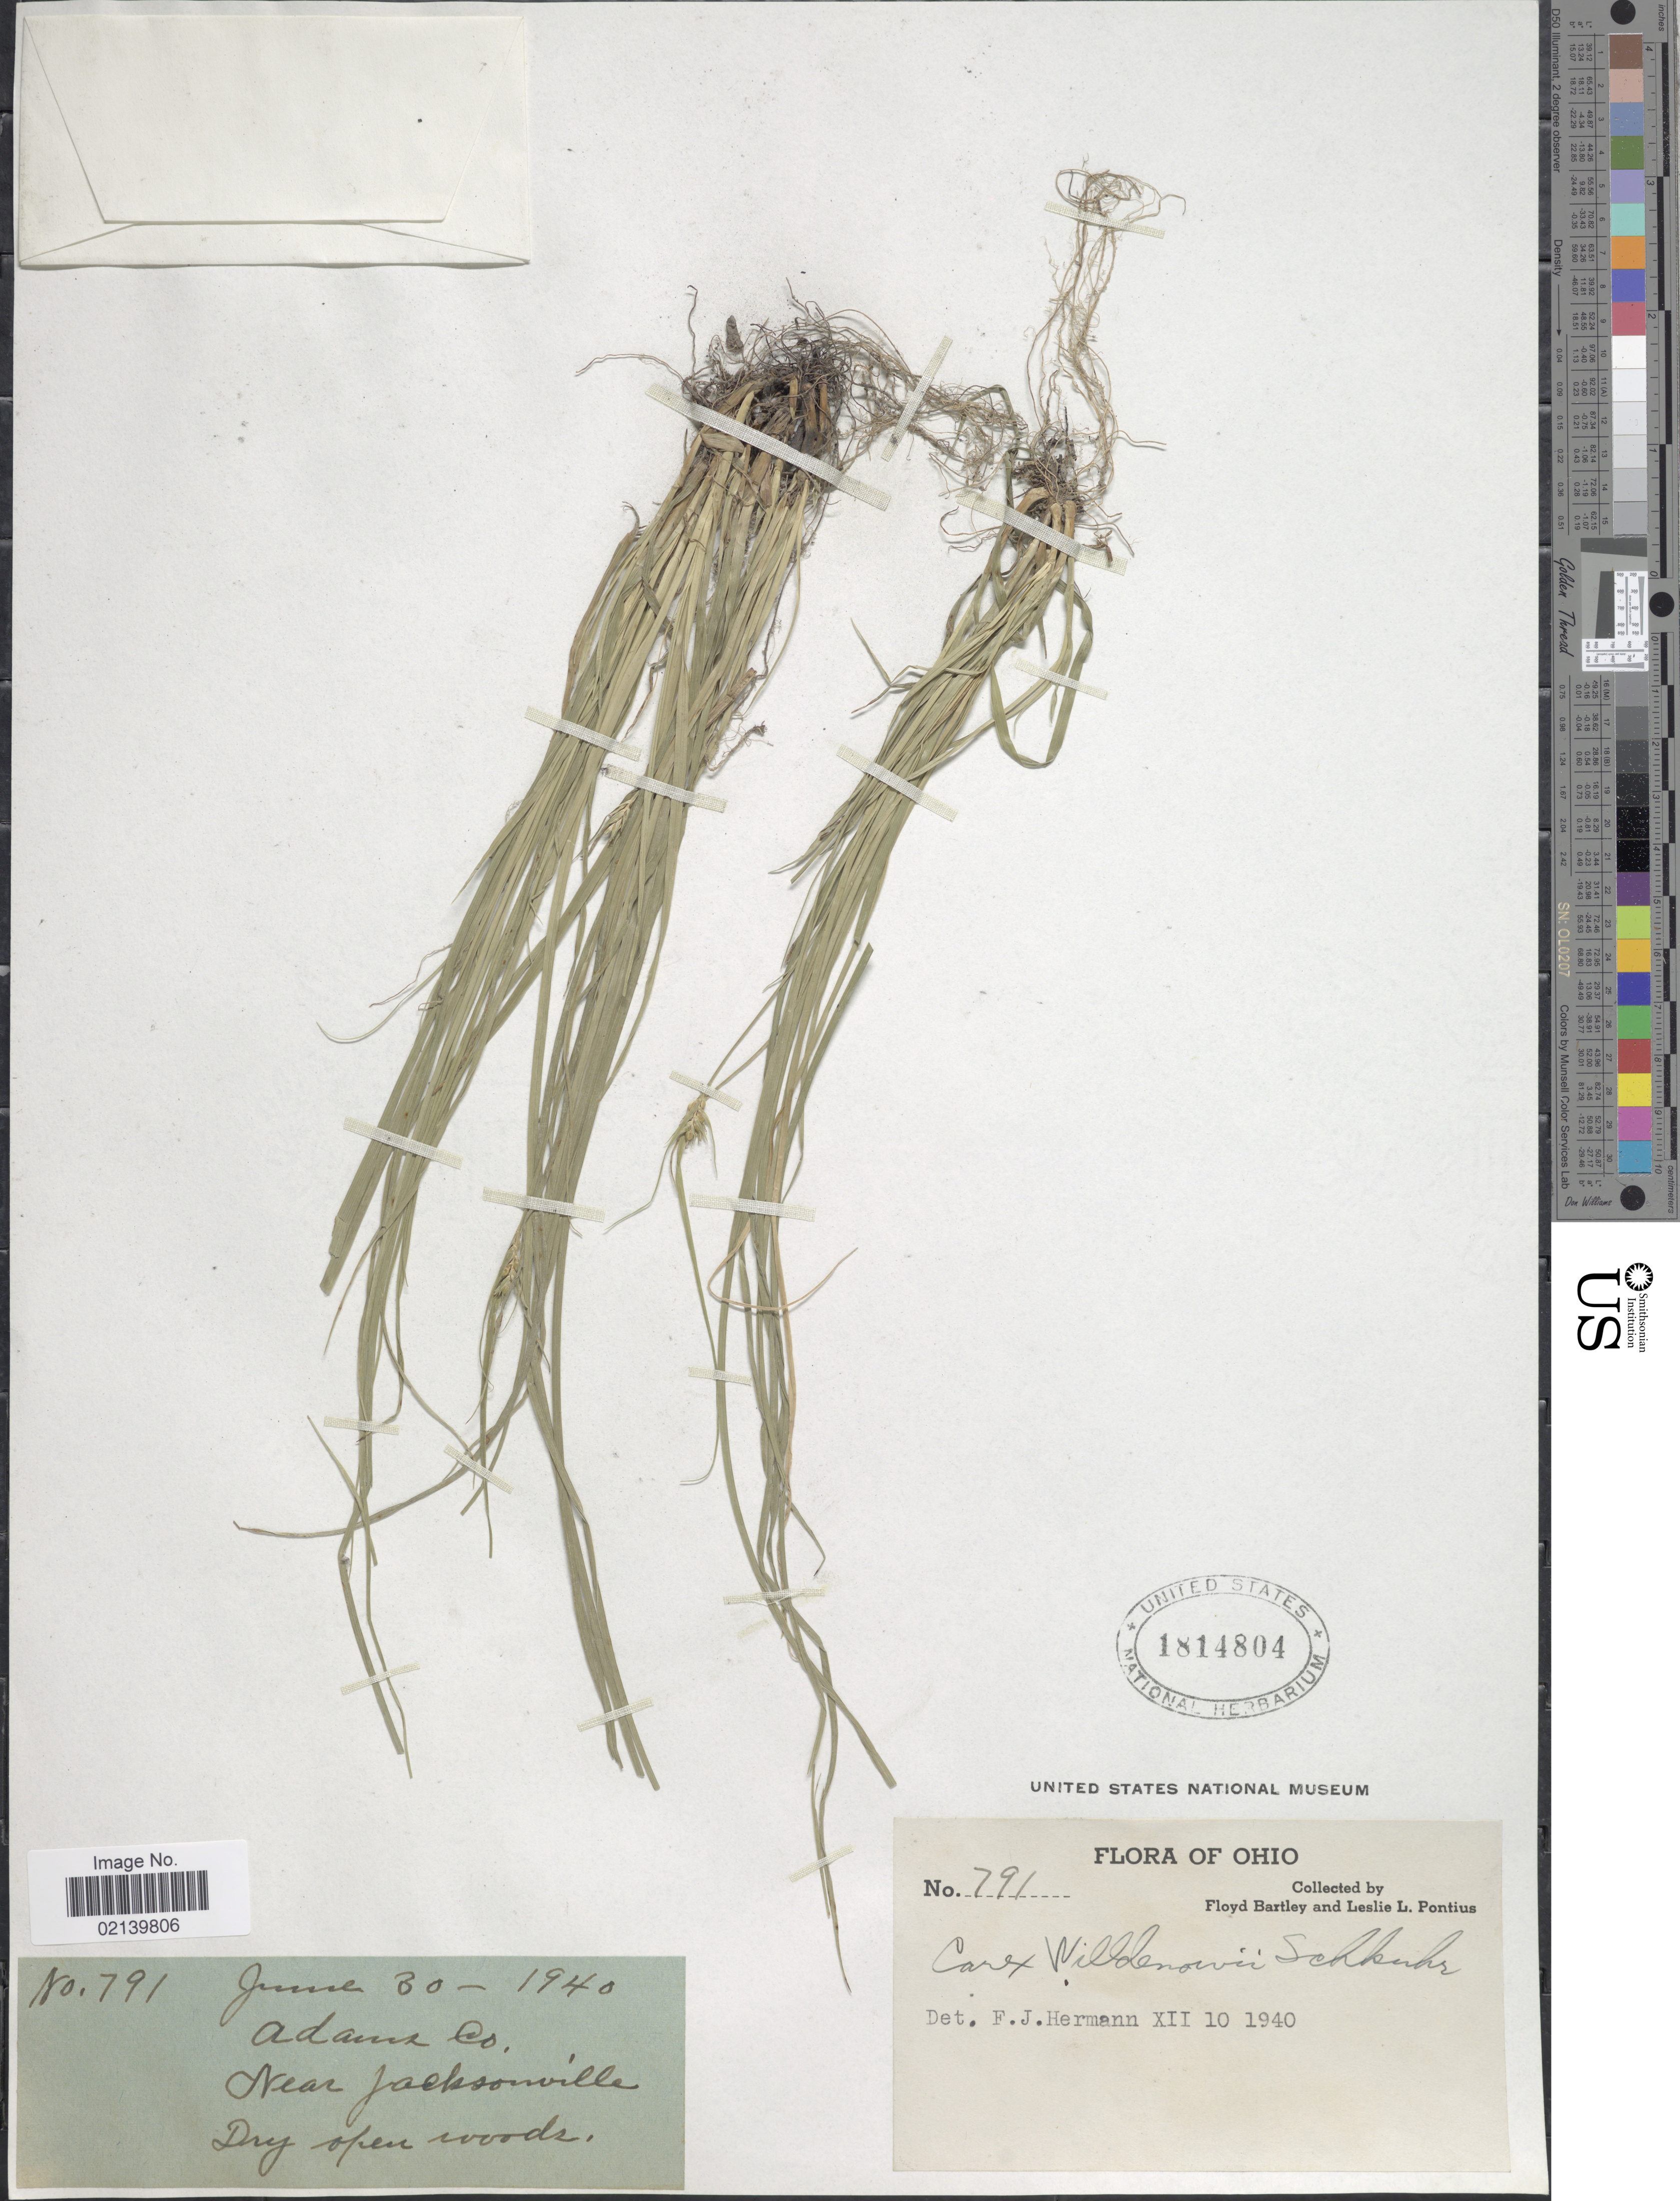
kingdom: Plantae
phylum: Tracheophyta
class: Liliopsida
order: Poales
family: Cyperaceae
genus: Carex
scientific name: Carex willdenowii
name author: Willd.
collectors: F. Bartley & L. L. Pontious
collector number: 791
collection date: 1940-06-30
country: United States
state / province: Ohio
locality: Ohio, Adams Co. Near Jacksonville.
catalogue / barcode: US 1814804